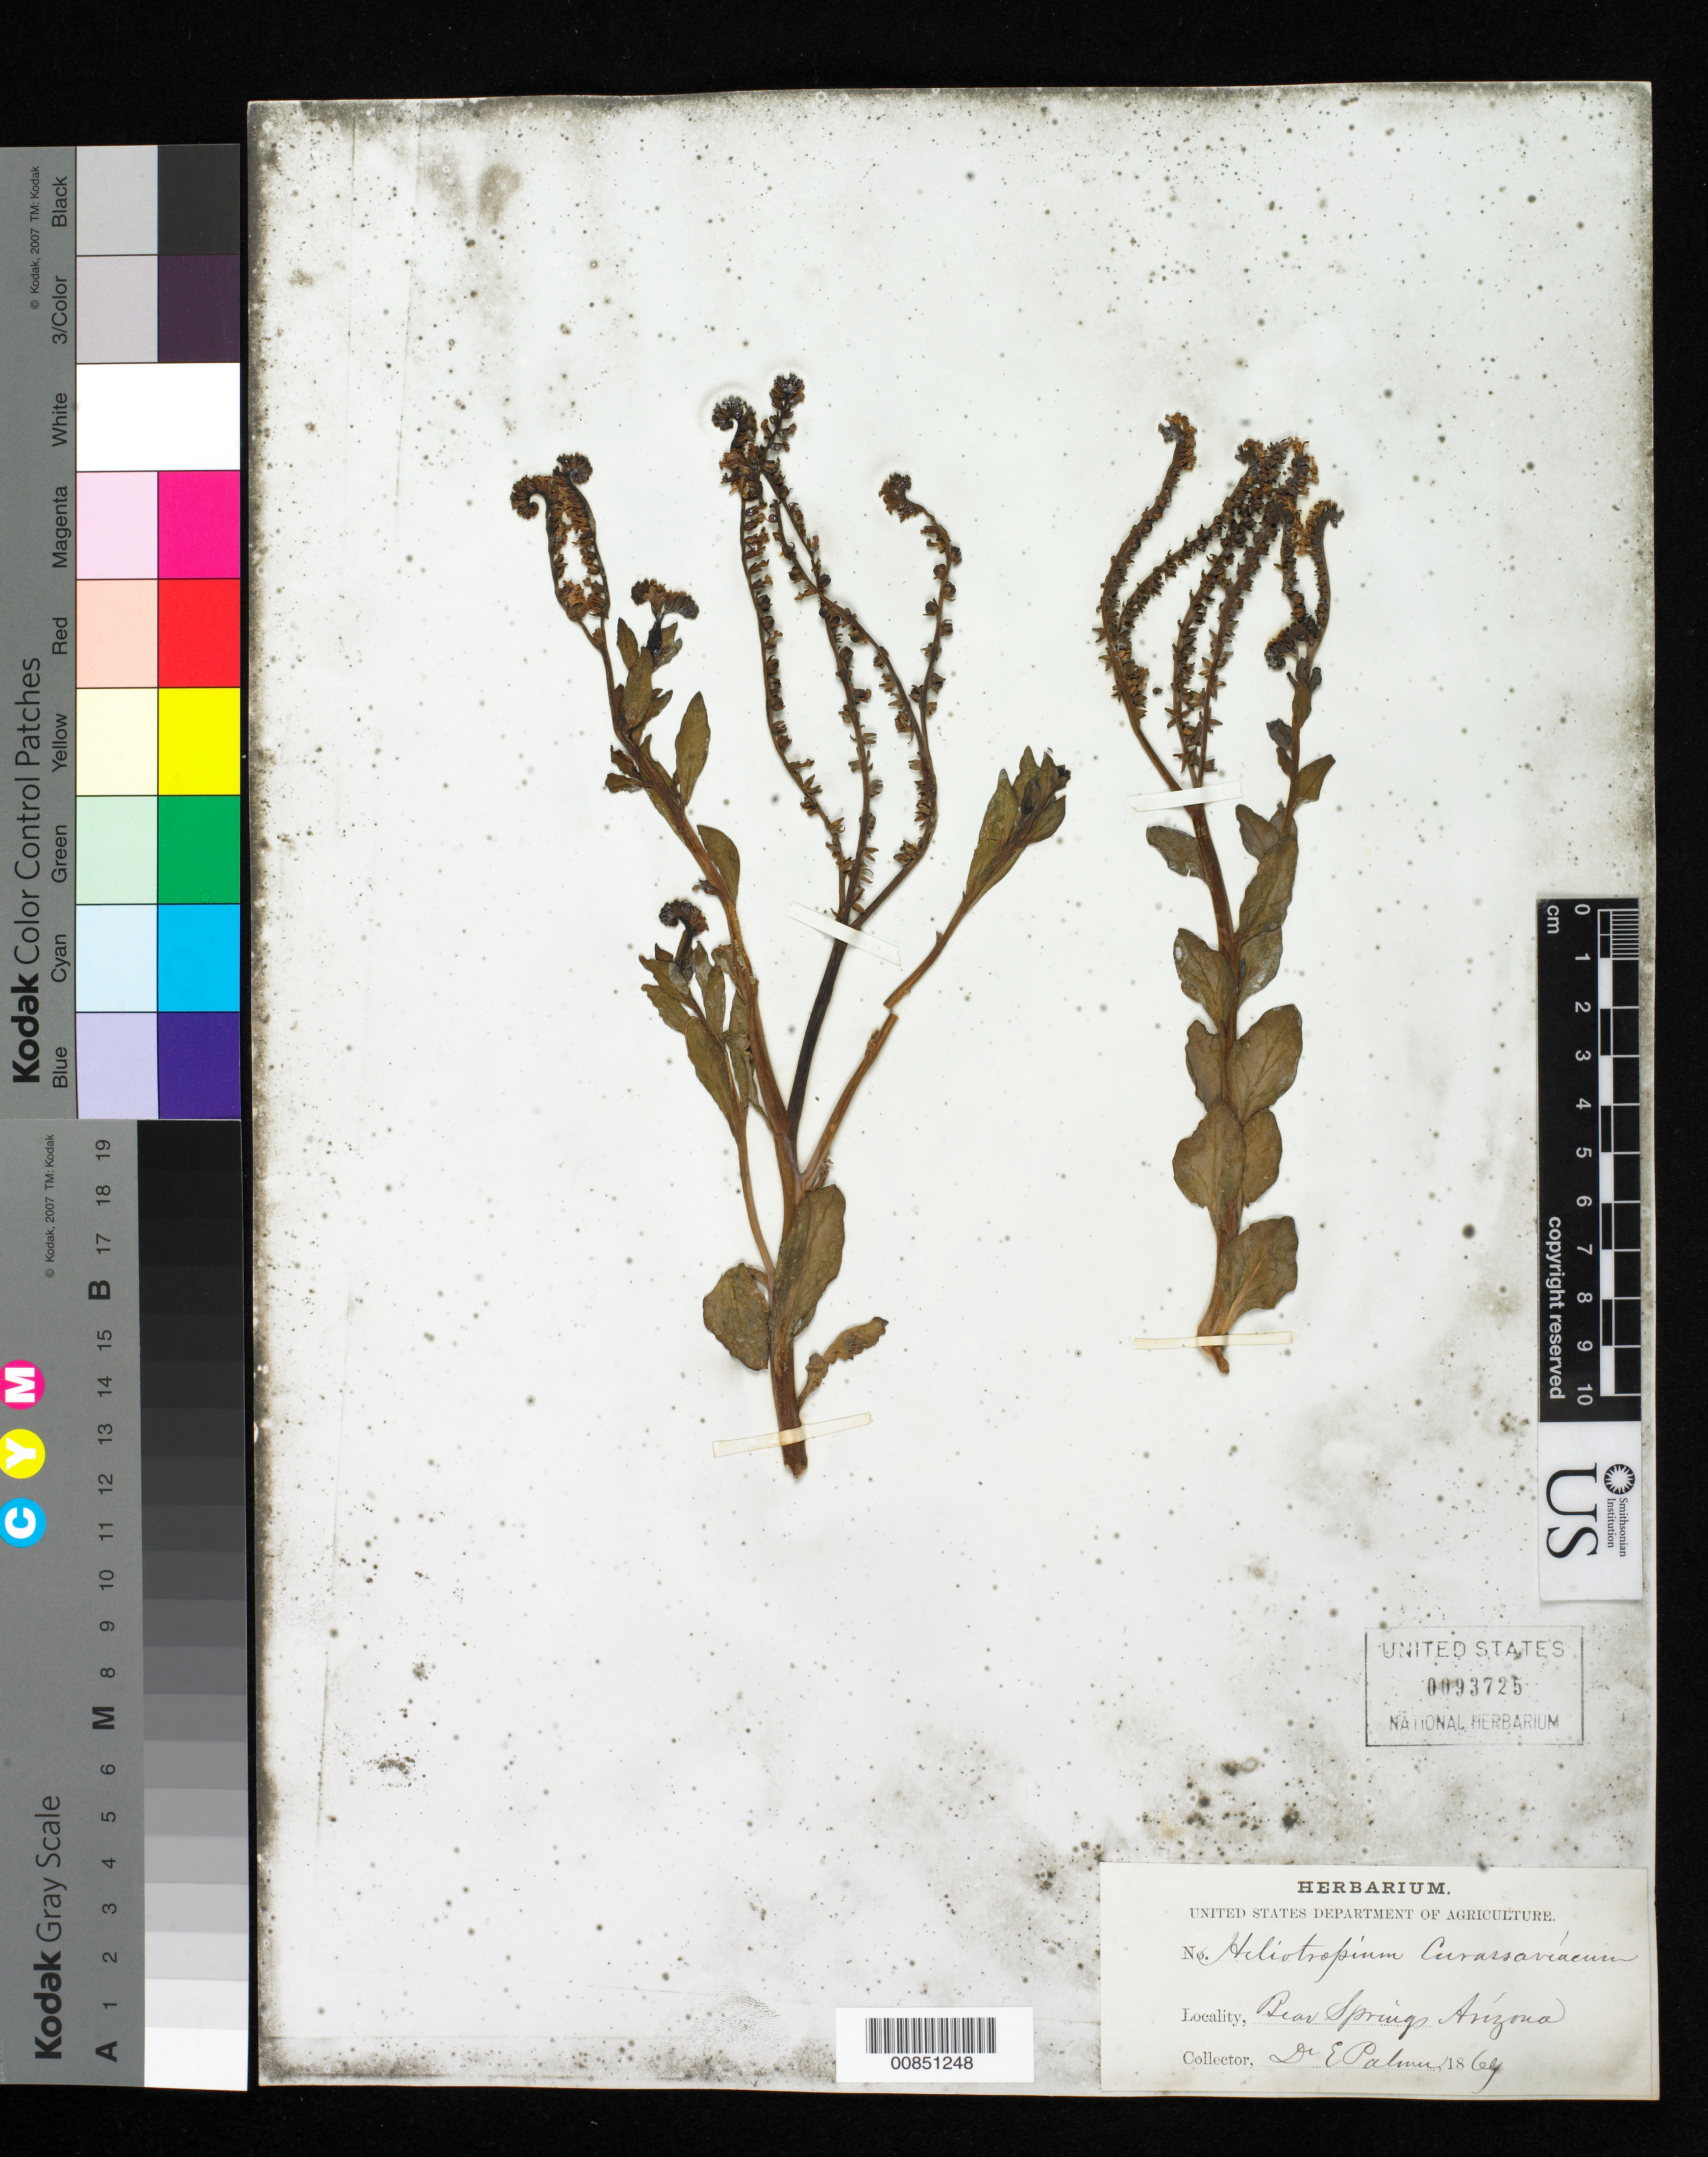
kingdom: Plantae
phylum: Tracheophyta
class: Magnoliopsida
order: Boraginales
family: Heliotropiaceae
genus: Heliotropium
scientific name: Heliotropium curassavicum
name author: L.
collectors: E. Palmer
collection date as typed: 1869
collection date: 1869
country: United States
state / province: Arizona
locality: Bear Springs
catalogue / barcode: US 93725